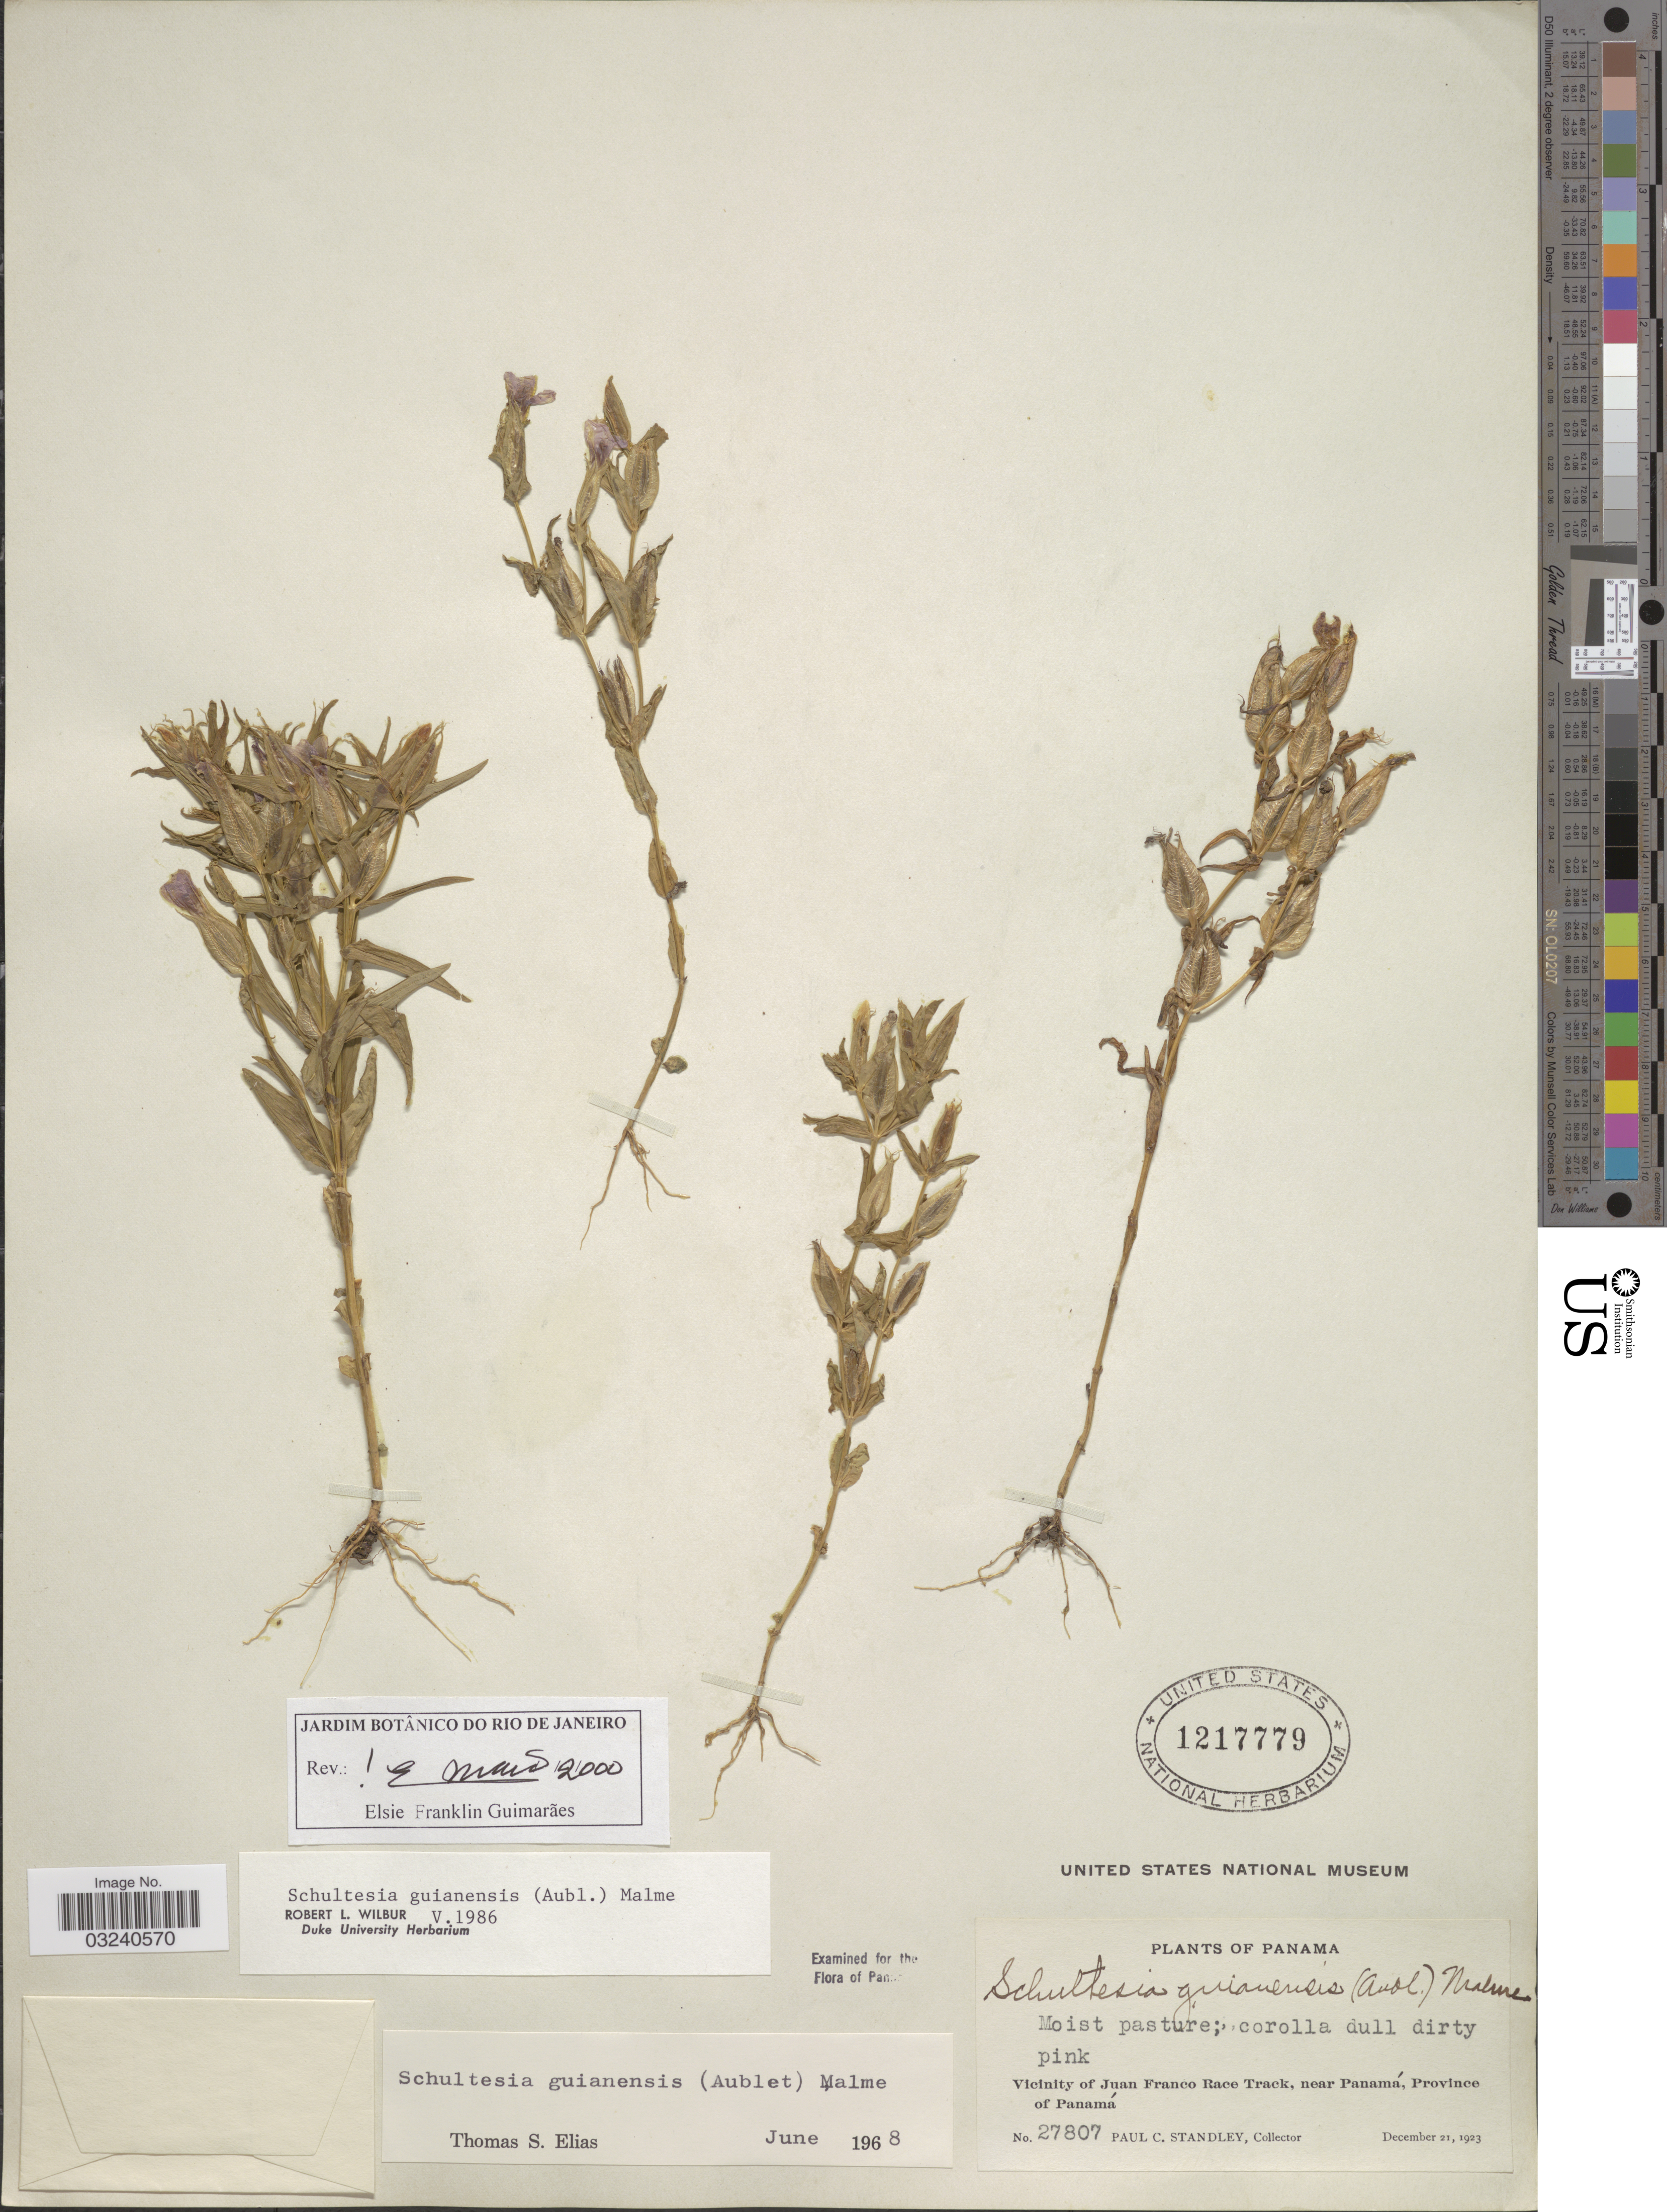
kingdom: Plantae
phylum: Tracheophyta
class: Magnoliopsida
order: Gentianales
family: Gentianaceae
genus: Schultesia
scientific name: Schultesia guianensis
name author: (Aubl.) Malme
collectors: P. C. Standley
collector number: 27807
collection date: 1923-12-21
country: Panama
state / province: Panamá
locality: Vicinity of Juan Franco Race Track, near Panamá.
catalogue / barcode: US 1217779